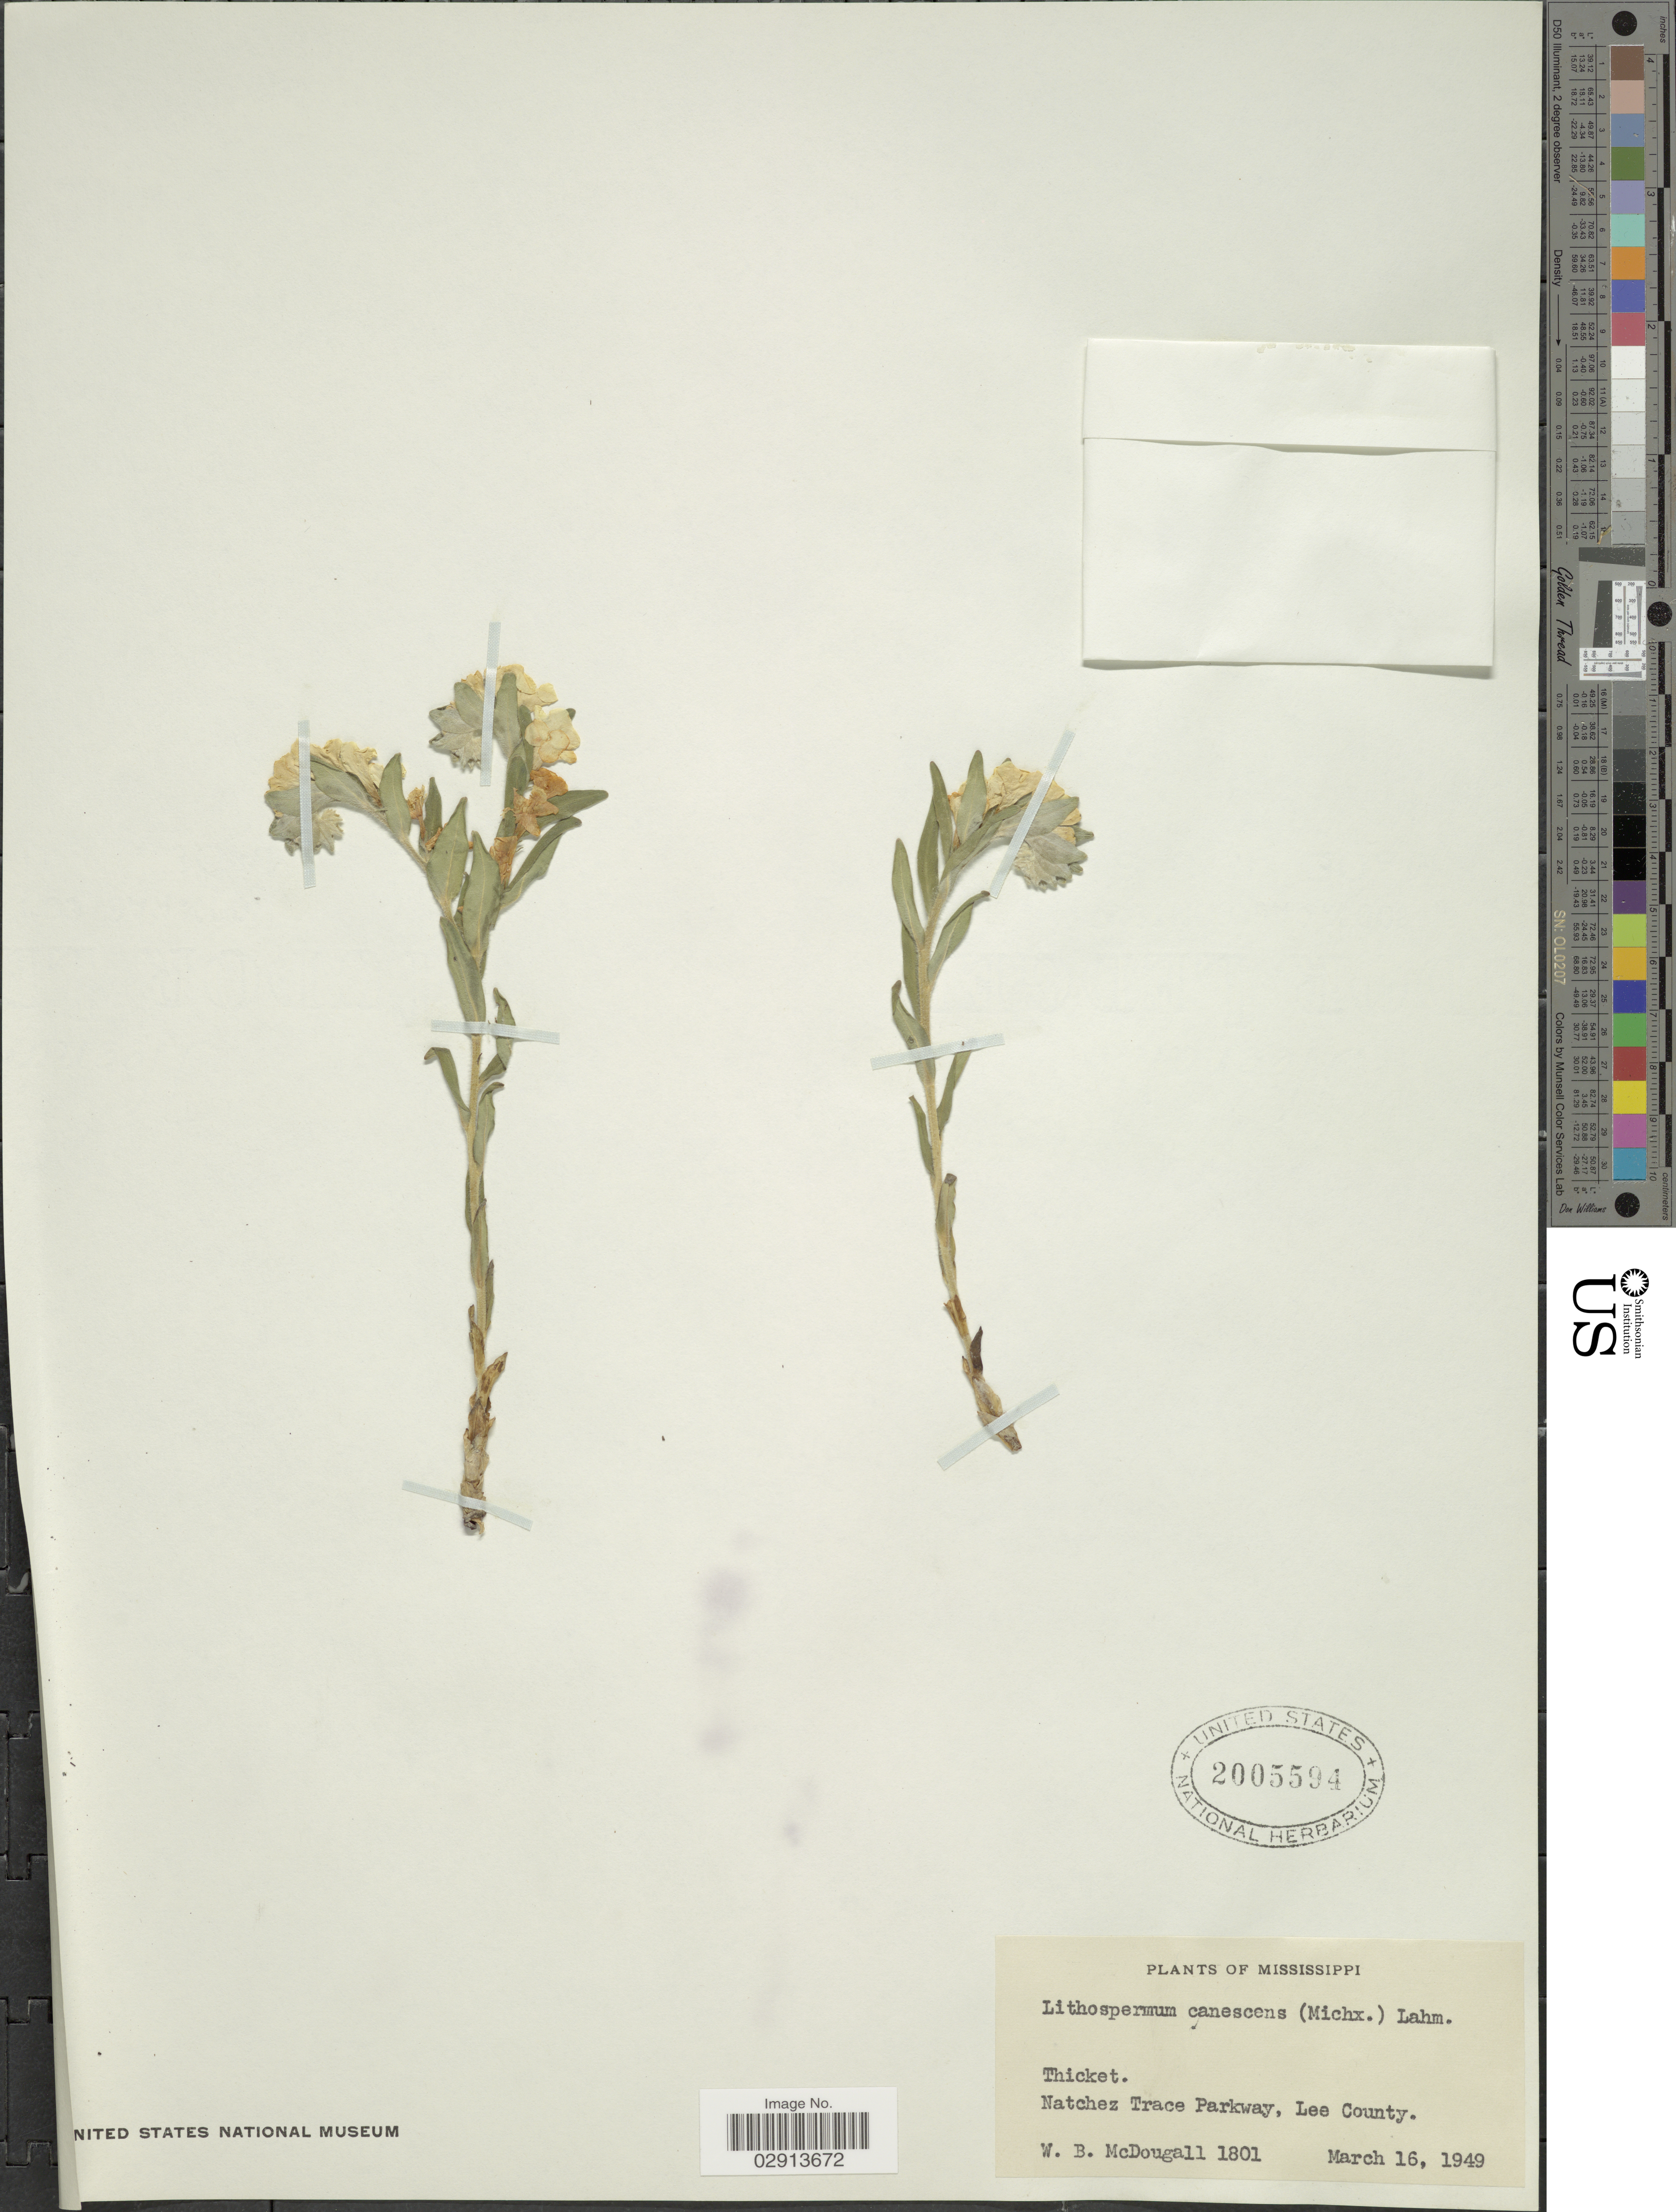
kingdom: Plantae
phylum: Tracheophyta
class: Magnoliopsida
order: Boraginales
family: Boraginaceae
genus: Lithospermum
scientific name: Lithospermum canescens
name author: (Michx.) Lehm.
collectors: W. B. McDougall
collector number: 1801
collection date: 1949-03-16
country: United States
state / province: Mississippi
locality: Thicket. Natchez Trace Parkway, Lee County.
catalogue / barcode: US 2005594